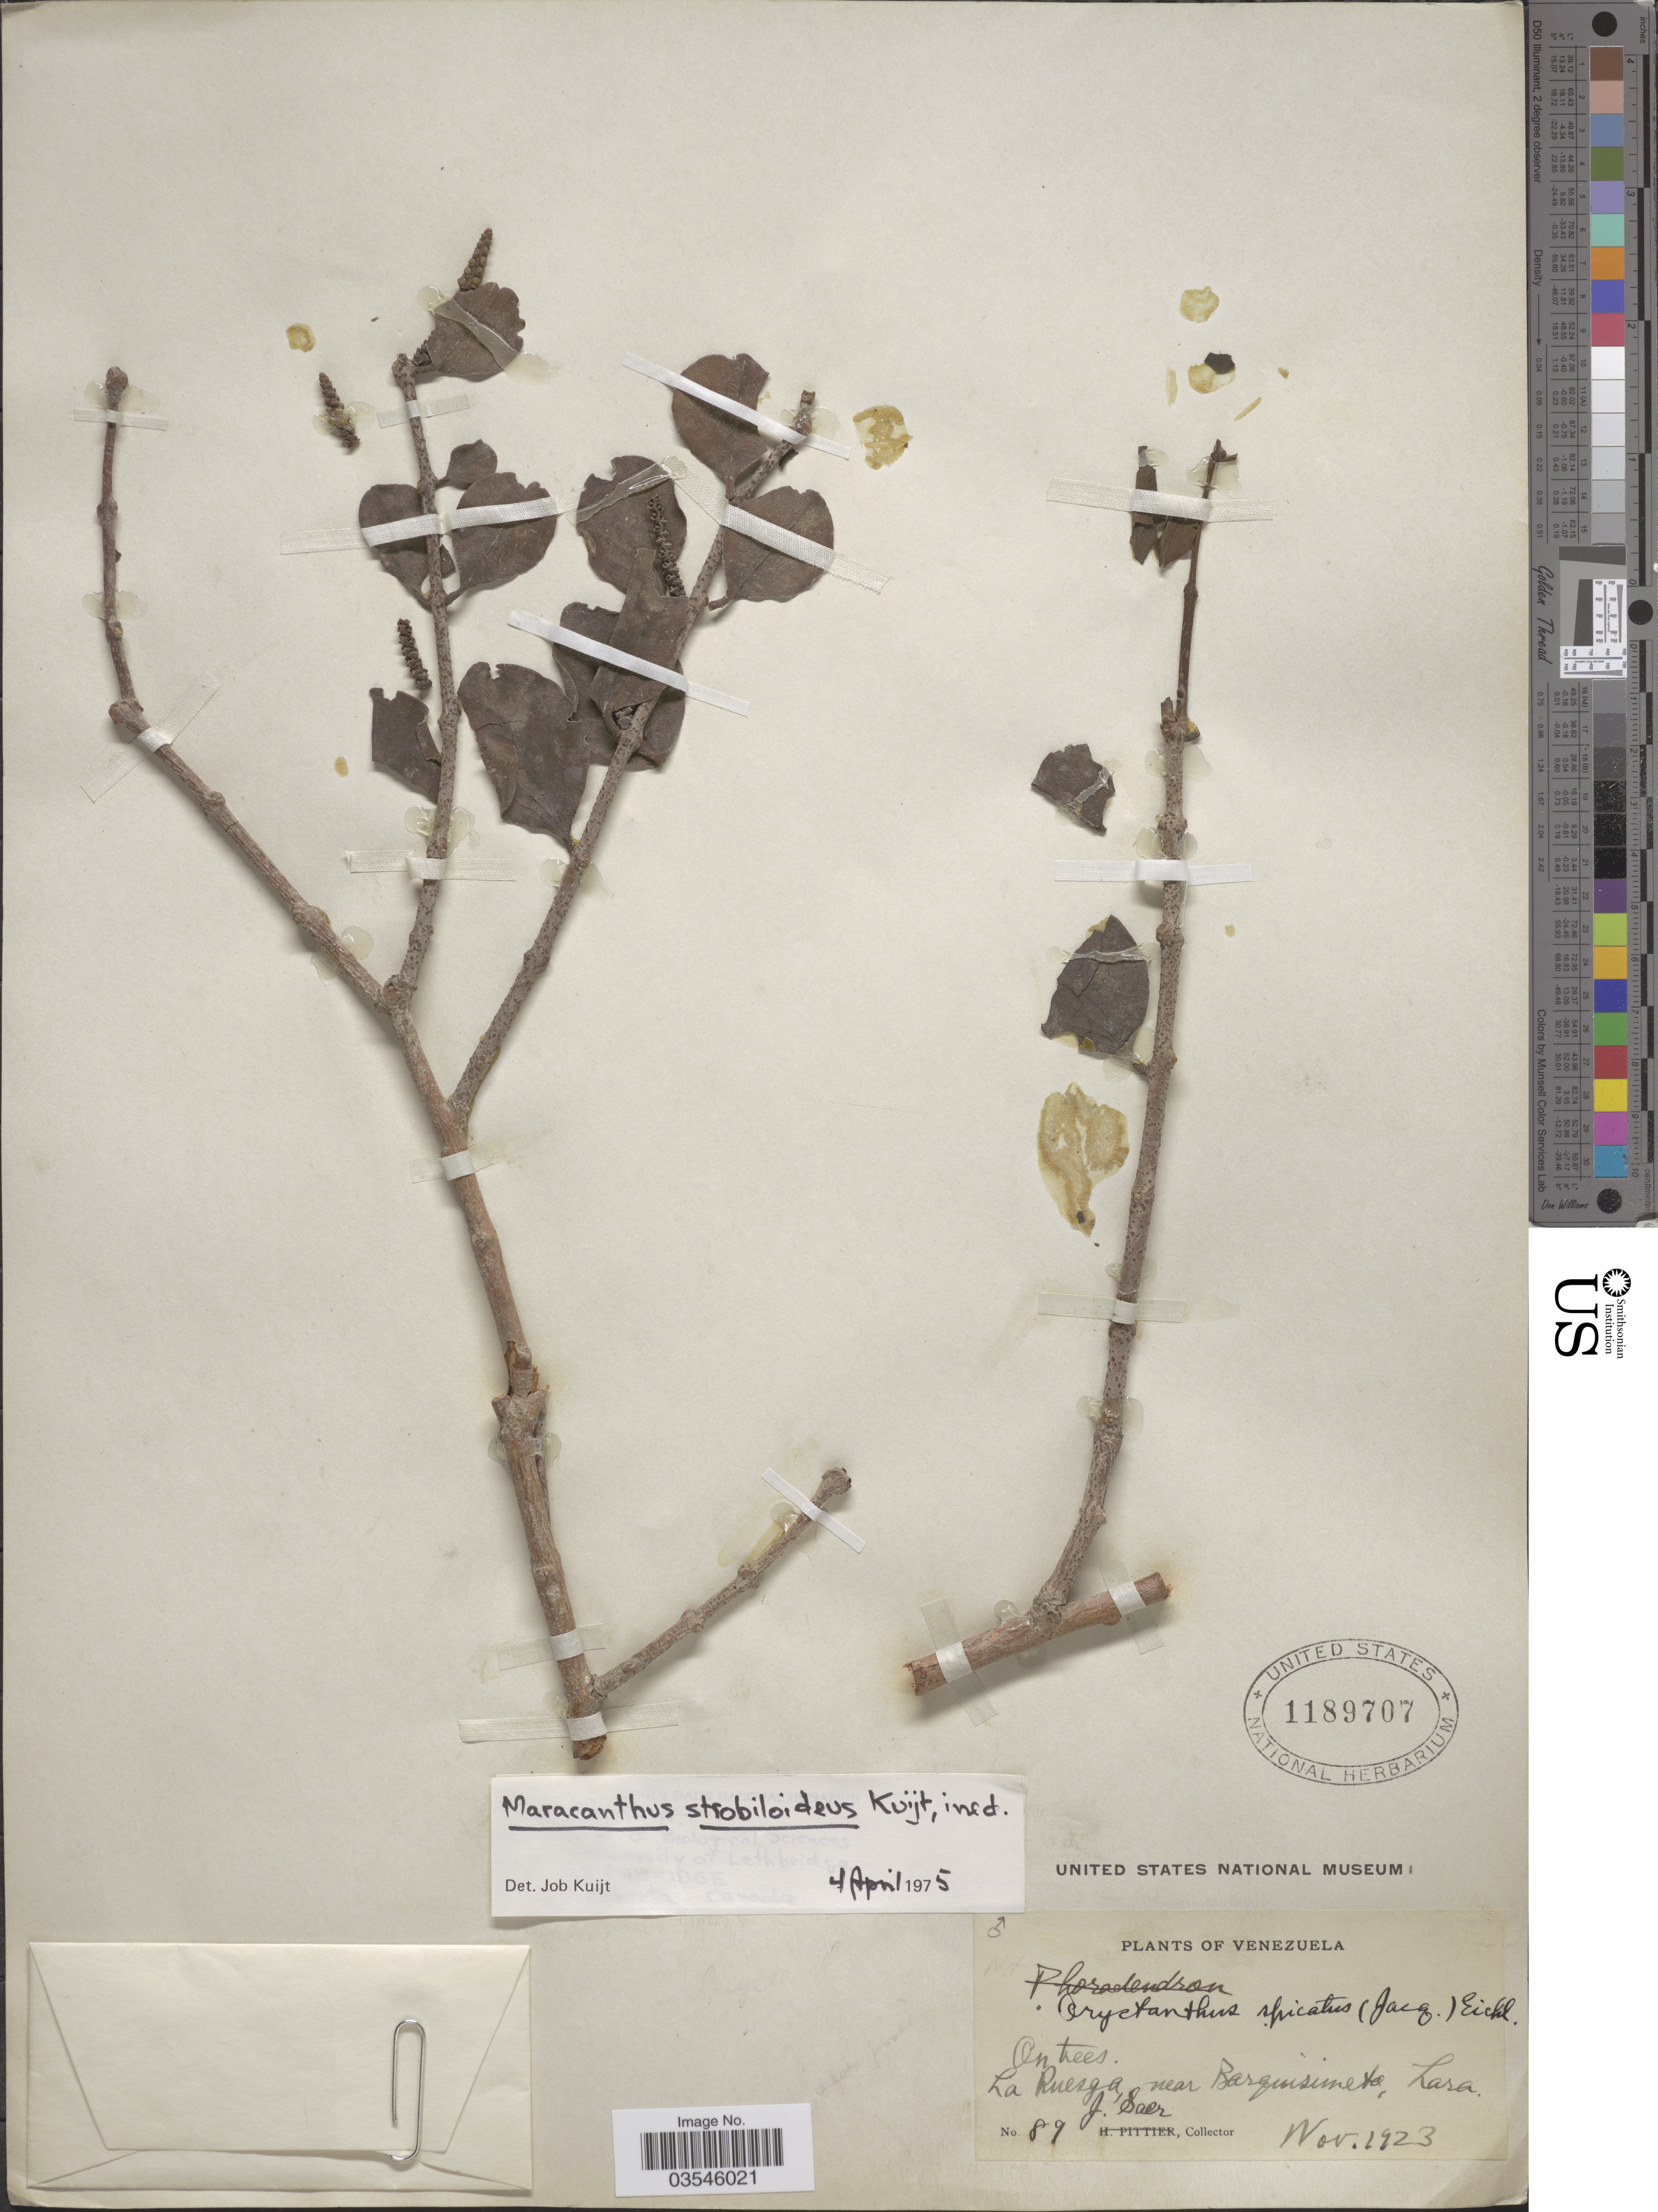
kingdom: Plantae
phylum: Tracheophyta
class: Magnoliopsida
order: Santalales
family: Loranthaceae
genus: Maracanthus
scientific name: Maracanthus strobiloideus Kuijt ined.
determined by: Kuijt, Job, (CANADA)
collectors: J. Saer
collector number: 89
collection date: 1923-11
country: Venezuela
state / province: Lara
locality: La Ruezga, near Barquisimeta.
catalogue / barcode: US 1189707